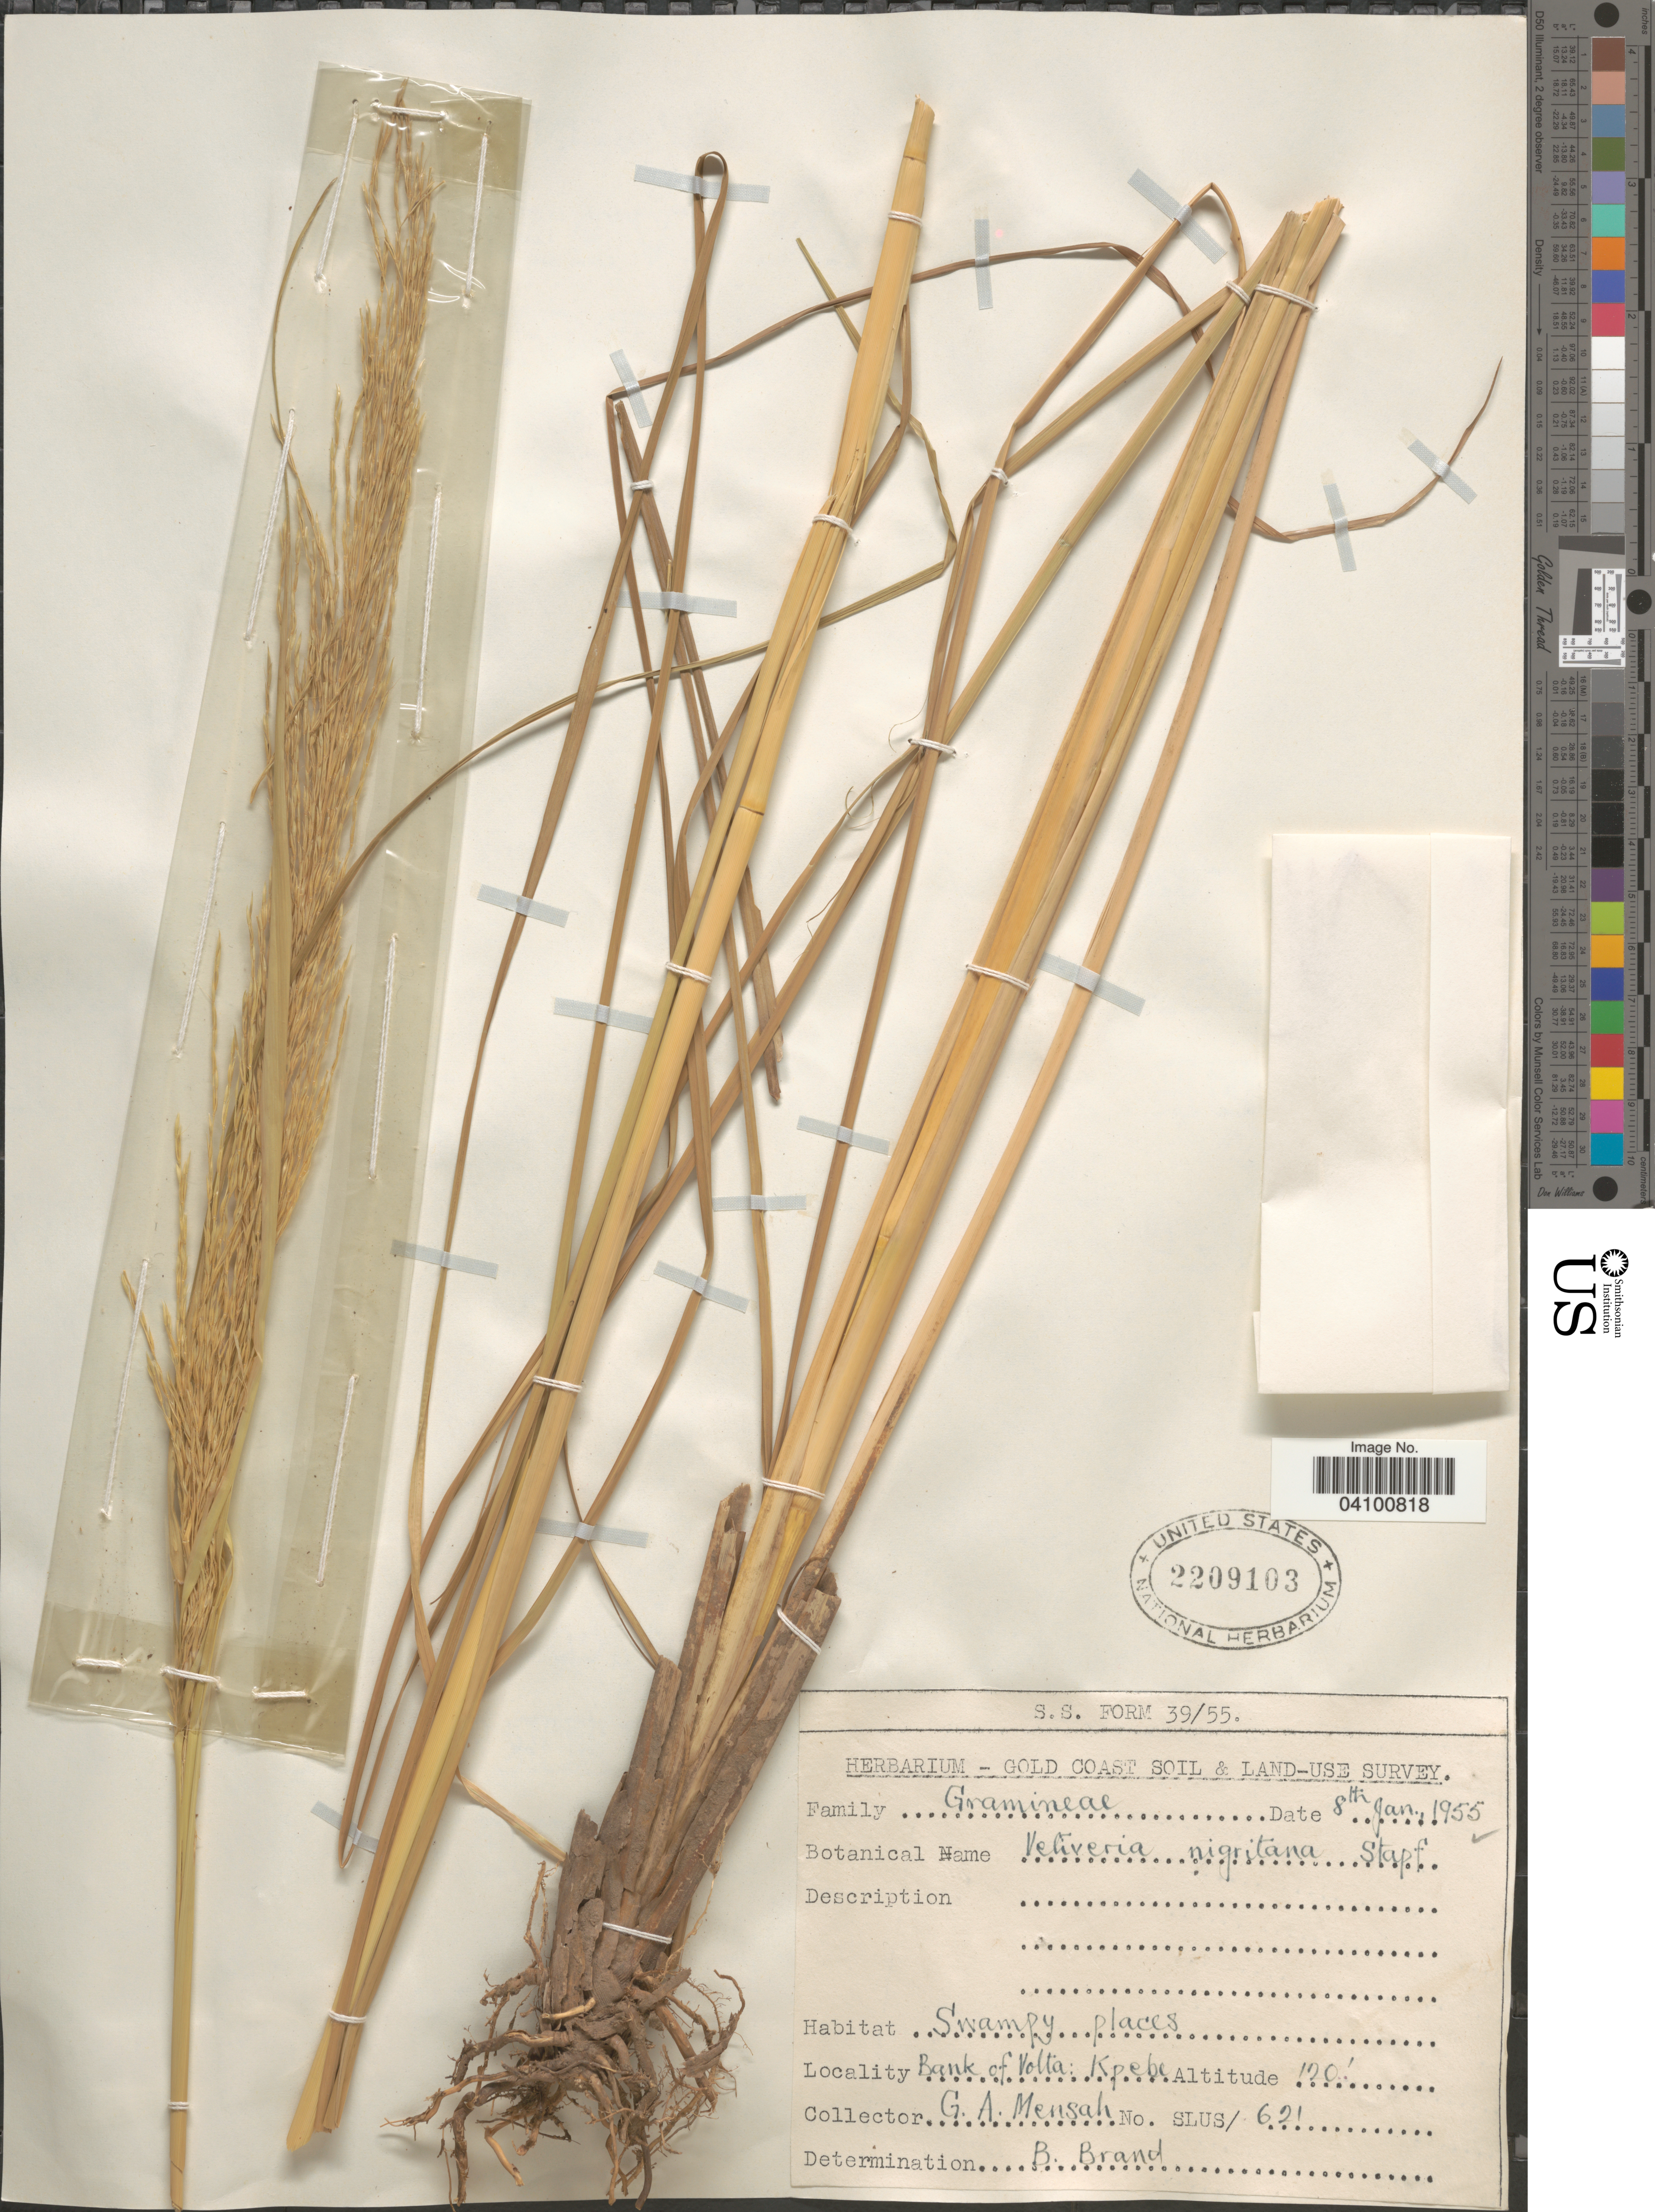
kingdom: Plantae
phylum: Tracheophyta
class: Liliopsida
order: Poales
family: Poaceae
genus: Chrysopogon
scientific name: Chrysopogon nigritanus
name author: (Benth.) Veldkamp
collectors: G. Mensah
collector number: SLUS/621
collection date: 1955-01-08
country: Ghana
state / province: Volta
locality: Gold Coast Soil & Land-use Survey. Bank of Volta: Kpebe.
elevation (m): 37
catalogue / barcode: US 2209103